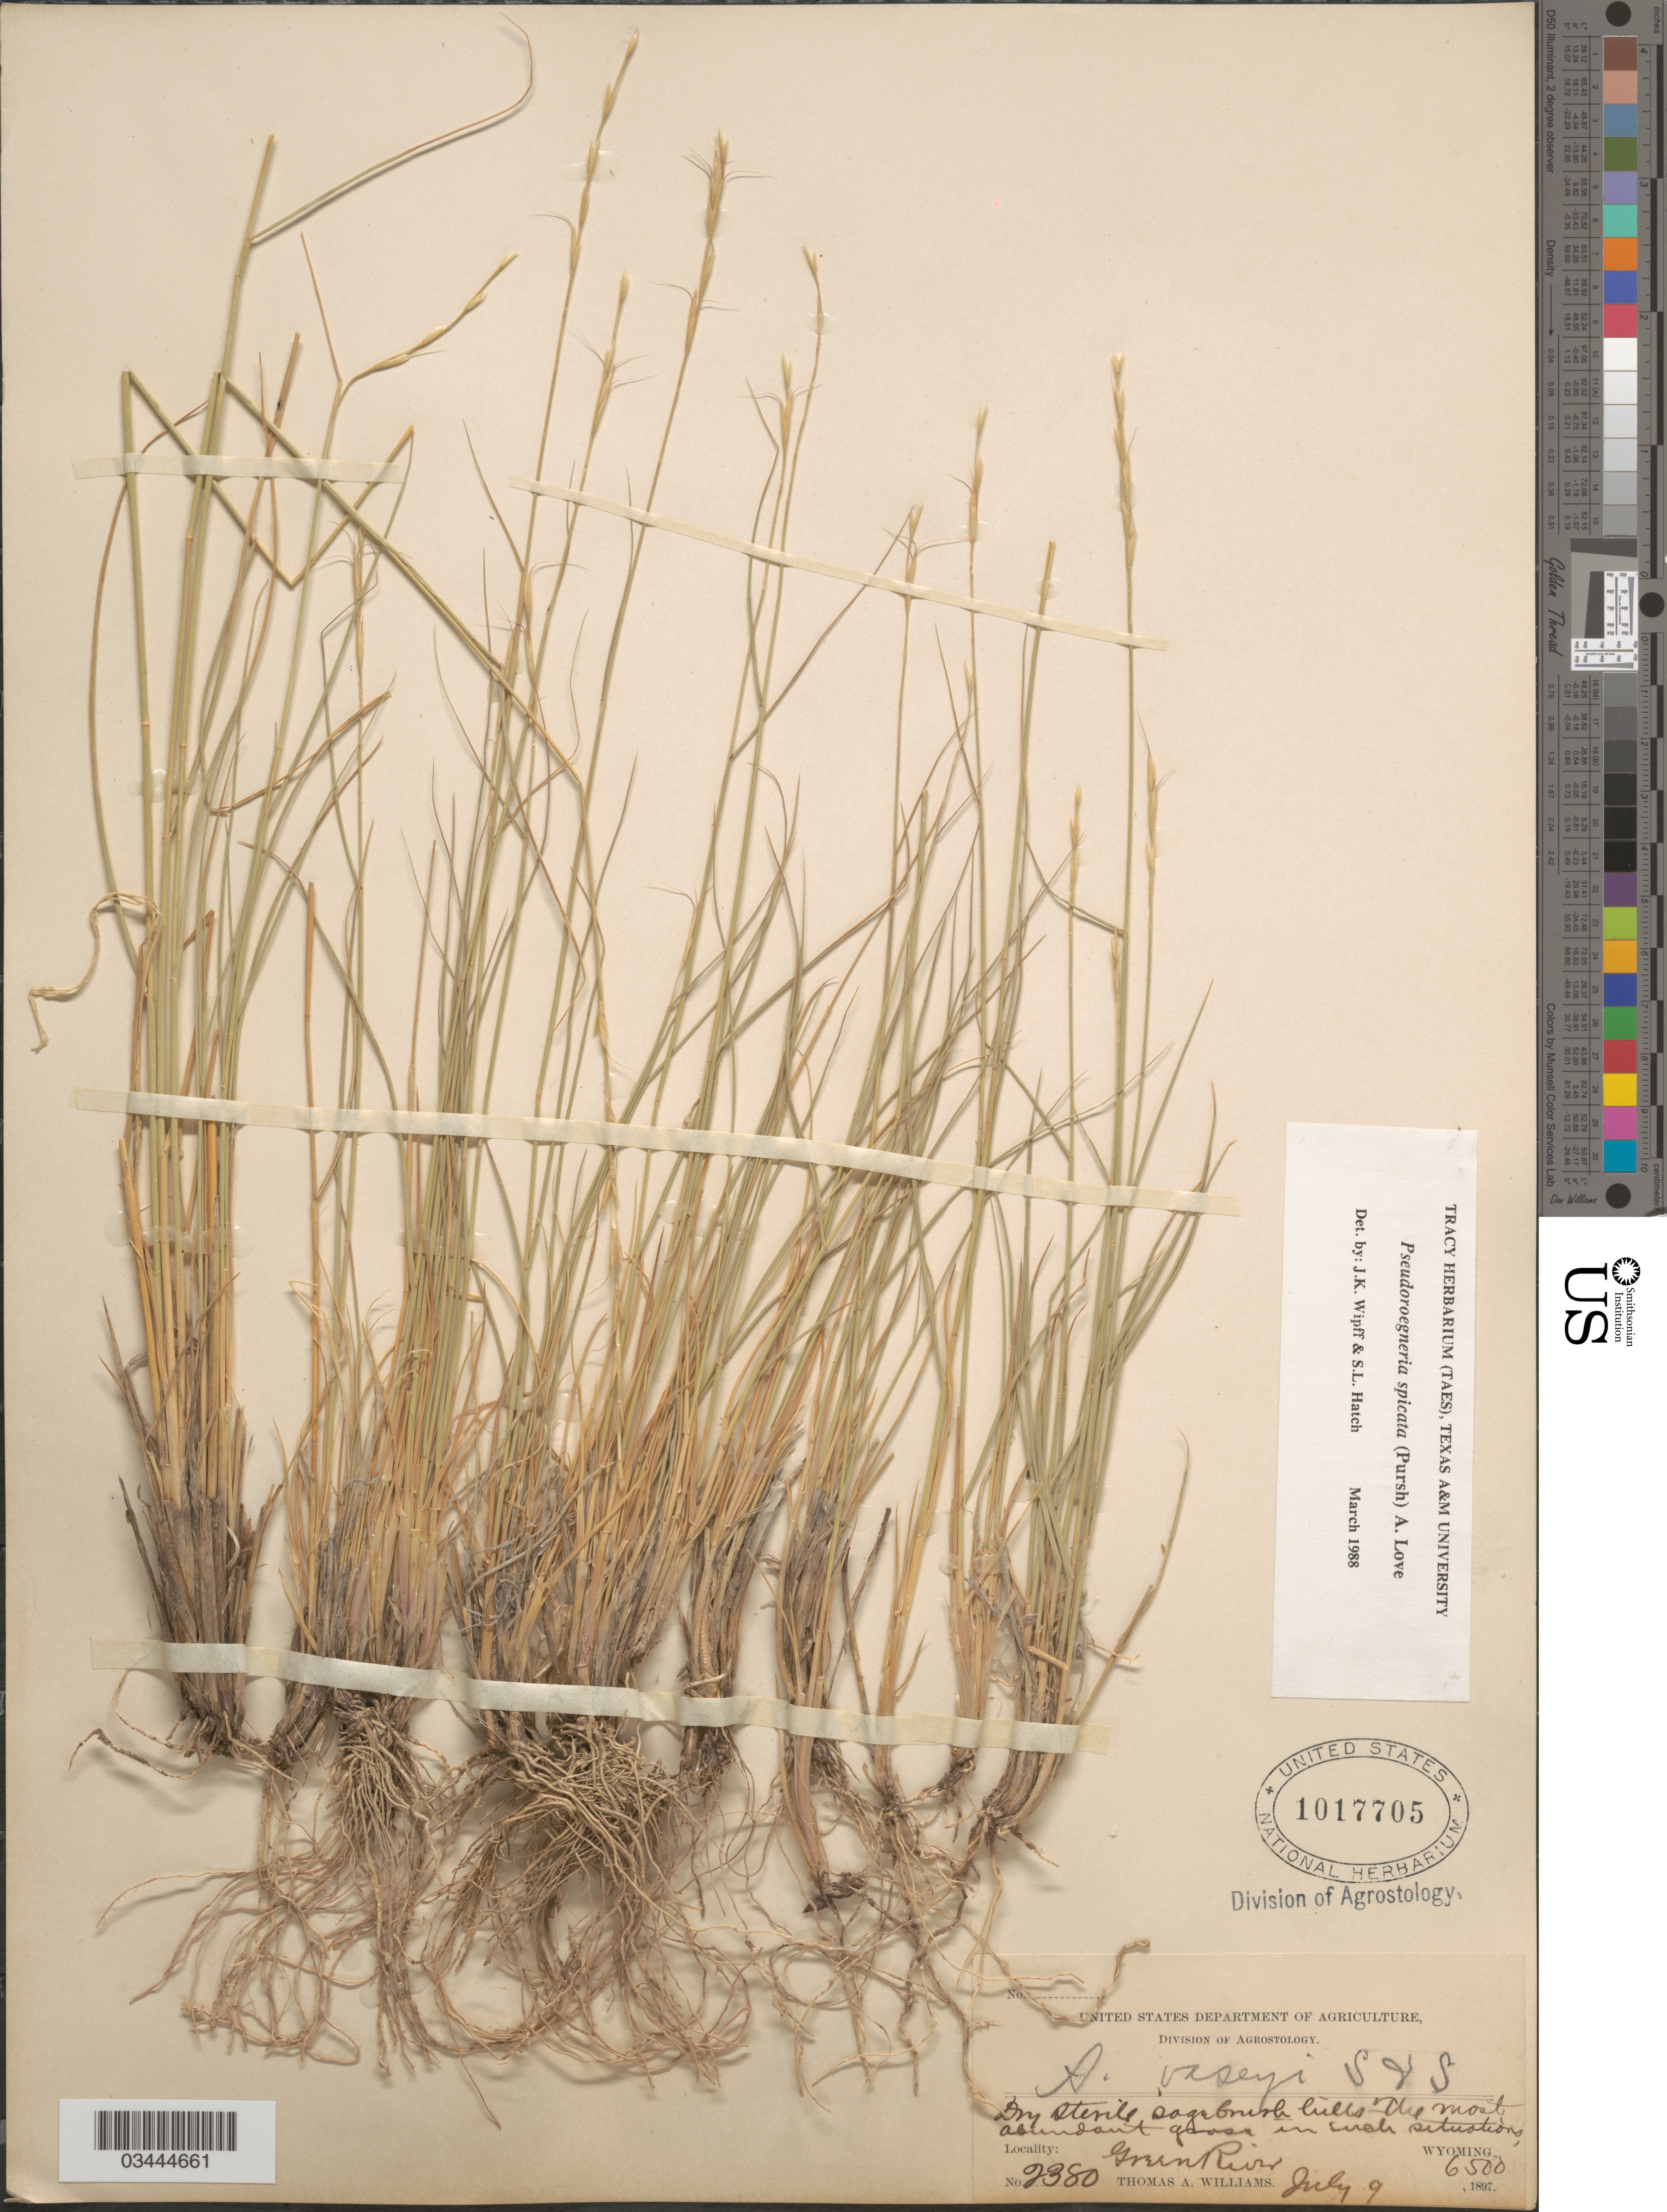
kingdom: Plantae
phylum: Tracheophyta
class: Liliopsida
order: Poales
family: Poaceae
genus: Pseudoroegneria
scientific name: Pseudoroegneria spicata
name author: (Pursh) Á. Löve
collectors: T. A. Williams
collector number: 2380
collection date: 1897-07-09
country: United States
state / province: Wyoming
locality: Green River.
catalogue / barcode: US 1017705